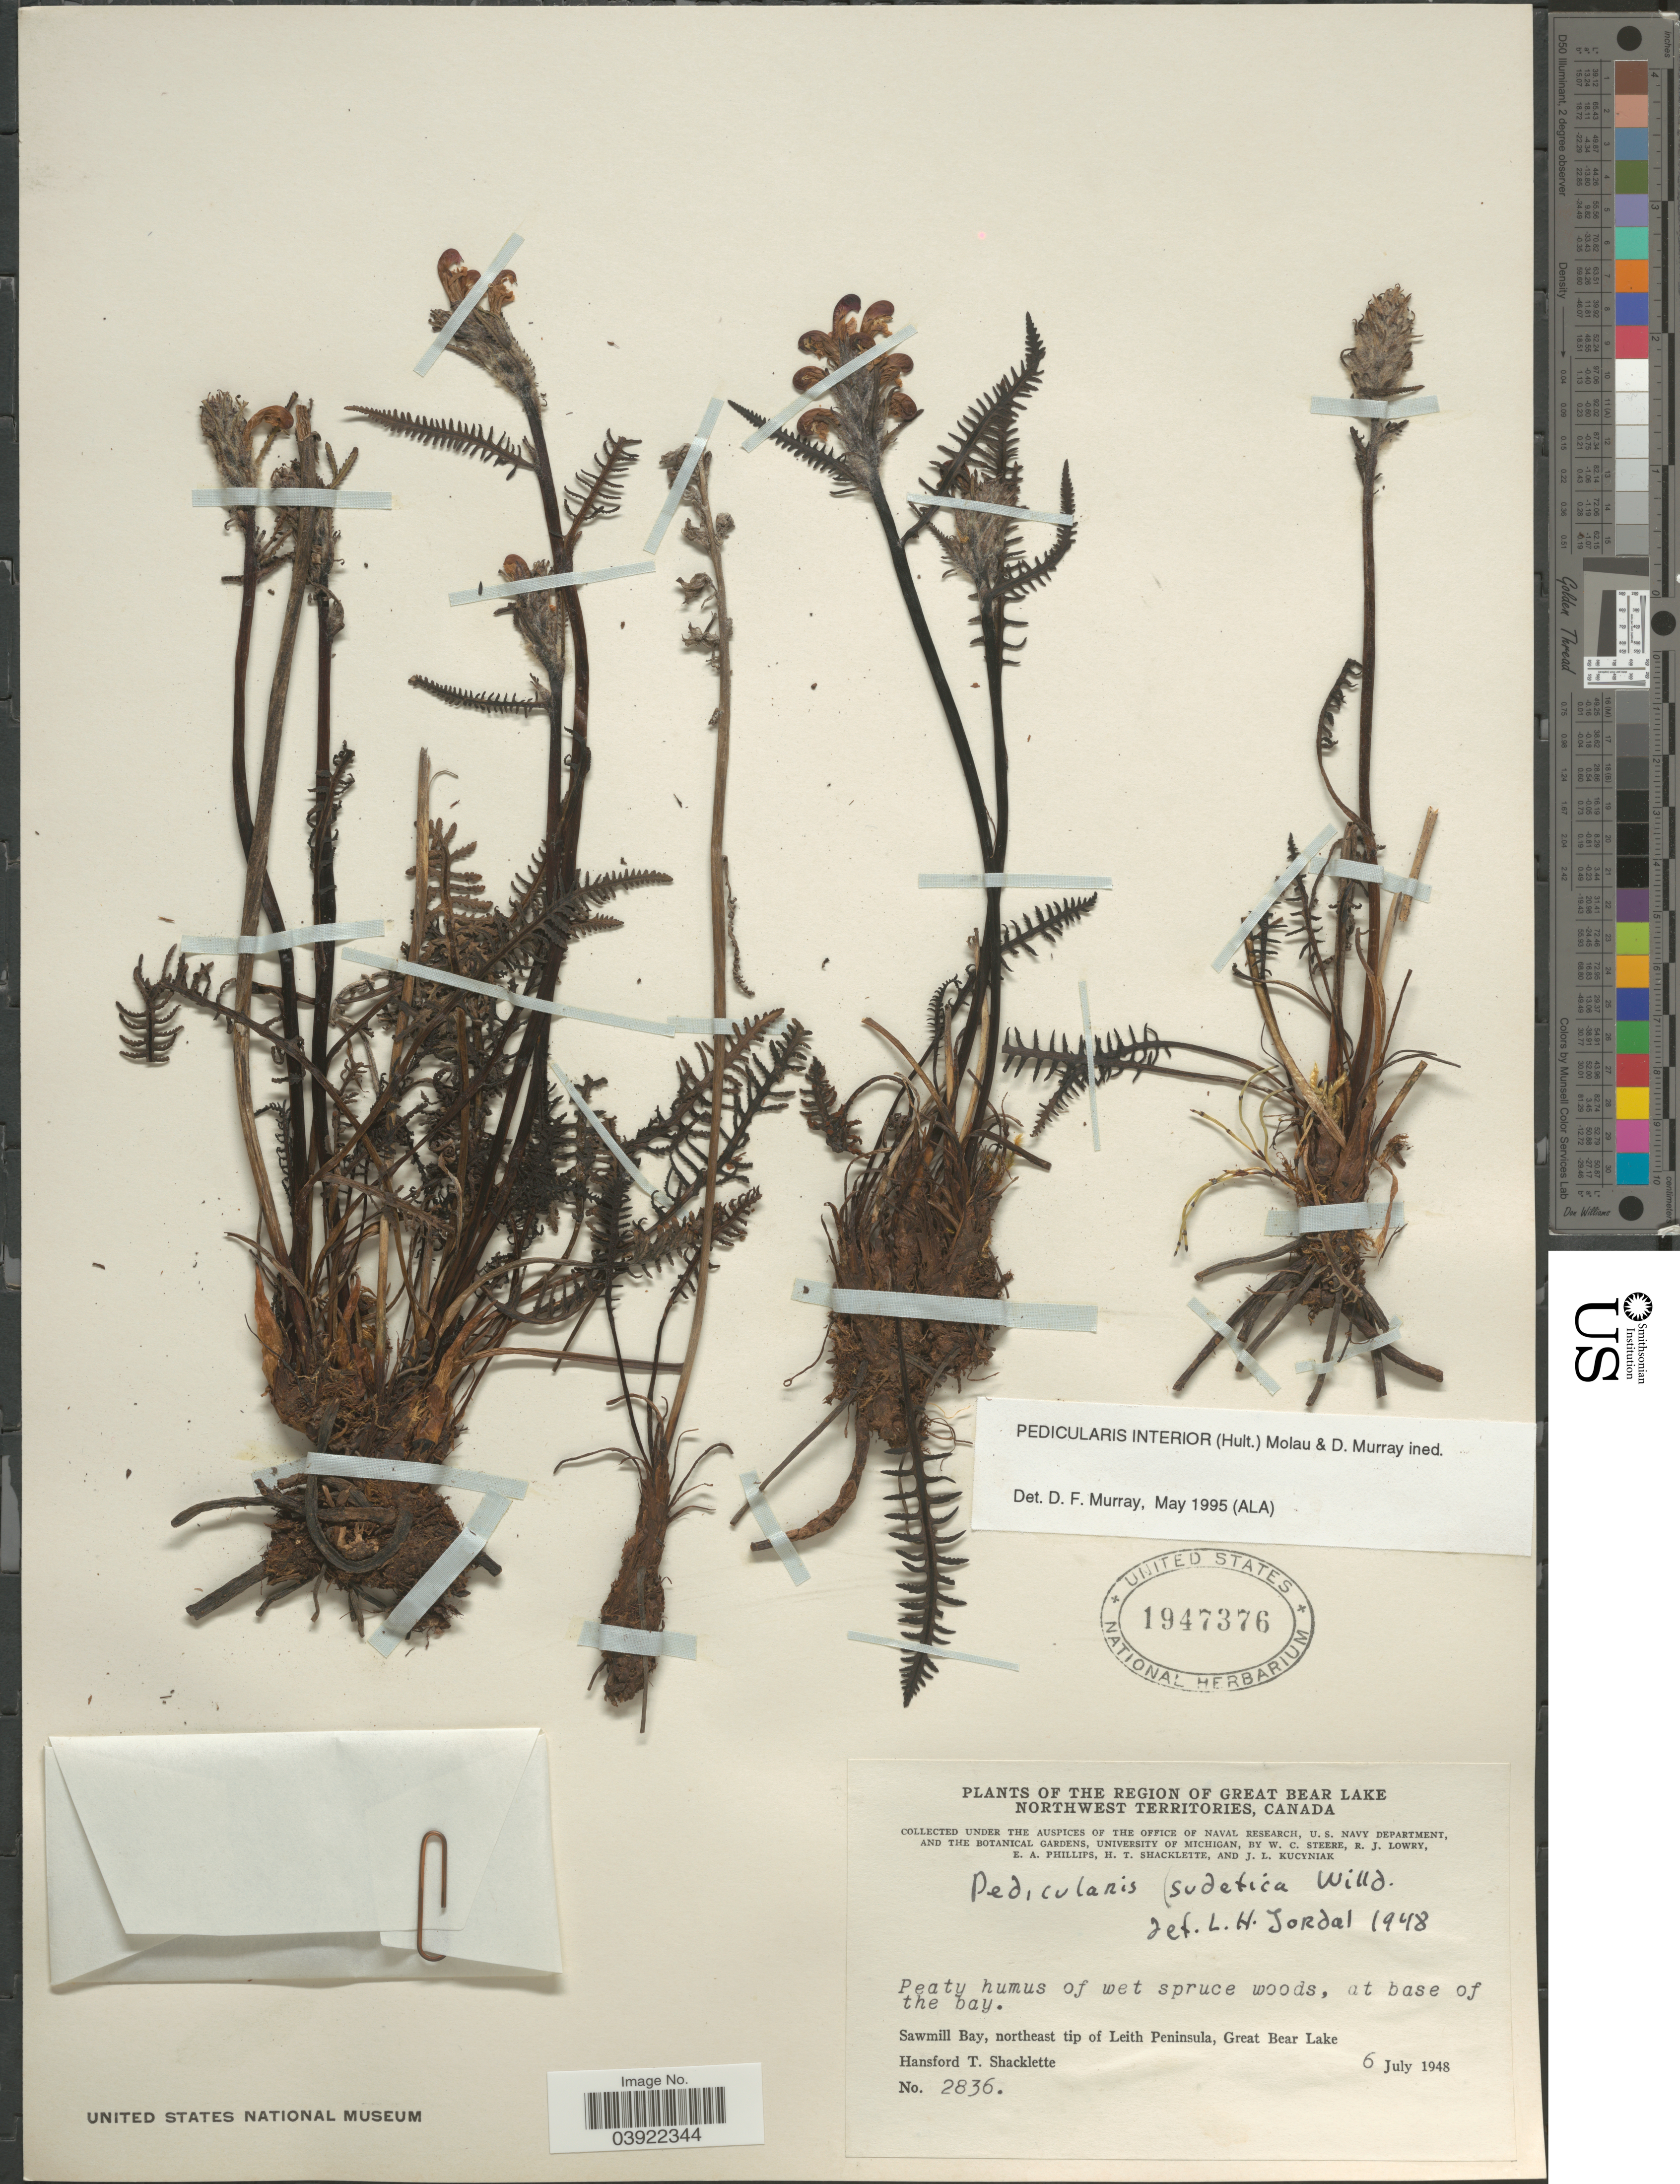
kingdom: Plantae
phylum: Tracheophyta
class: Magnoliopsida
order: Lamiales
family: Orobanchaceae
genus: Pedicularis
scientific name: Pedicularis interior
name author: (Hultén) Molau & D.F. Murray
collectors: H. Shacklette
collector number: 2836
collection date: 1948-07-06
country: Canada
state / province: Northwest Territories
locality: The Region of Great Bear Lake. At base of the bay. Sawmill Bay, northeast tip of Leith Peninsula, Great Bear Lake.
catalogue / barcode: US 1947376